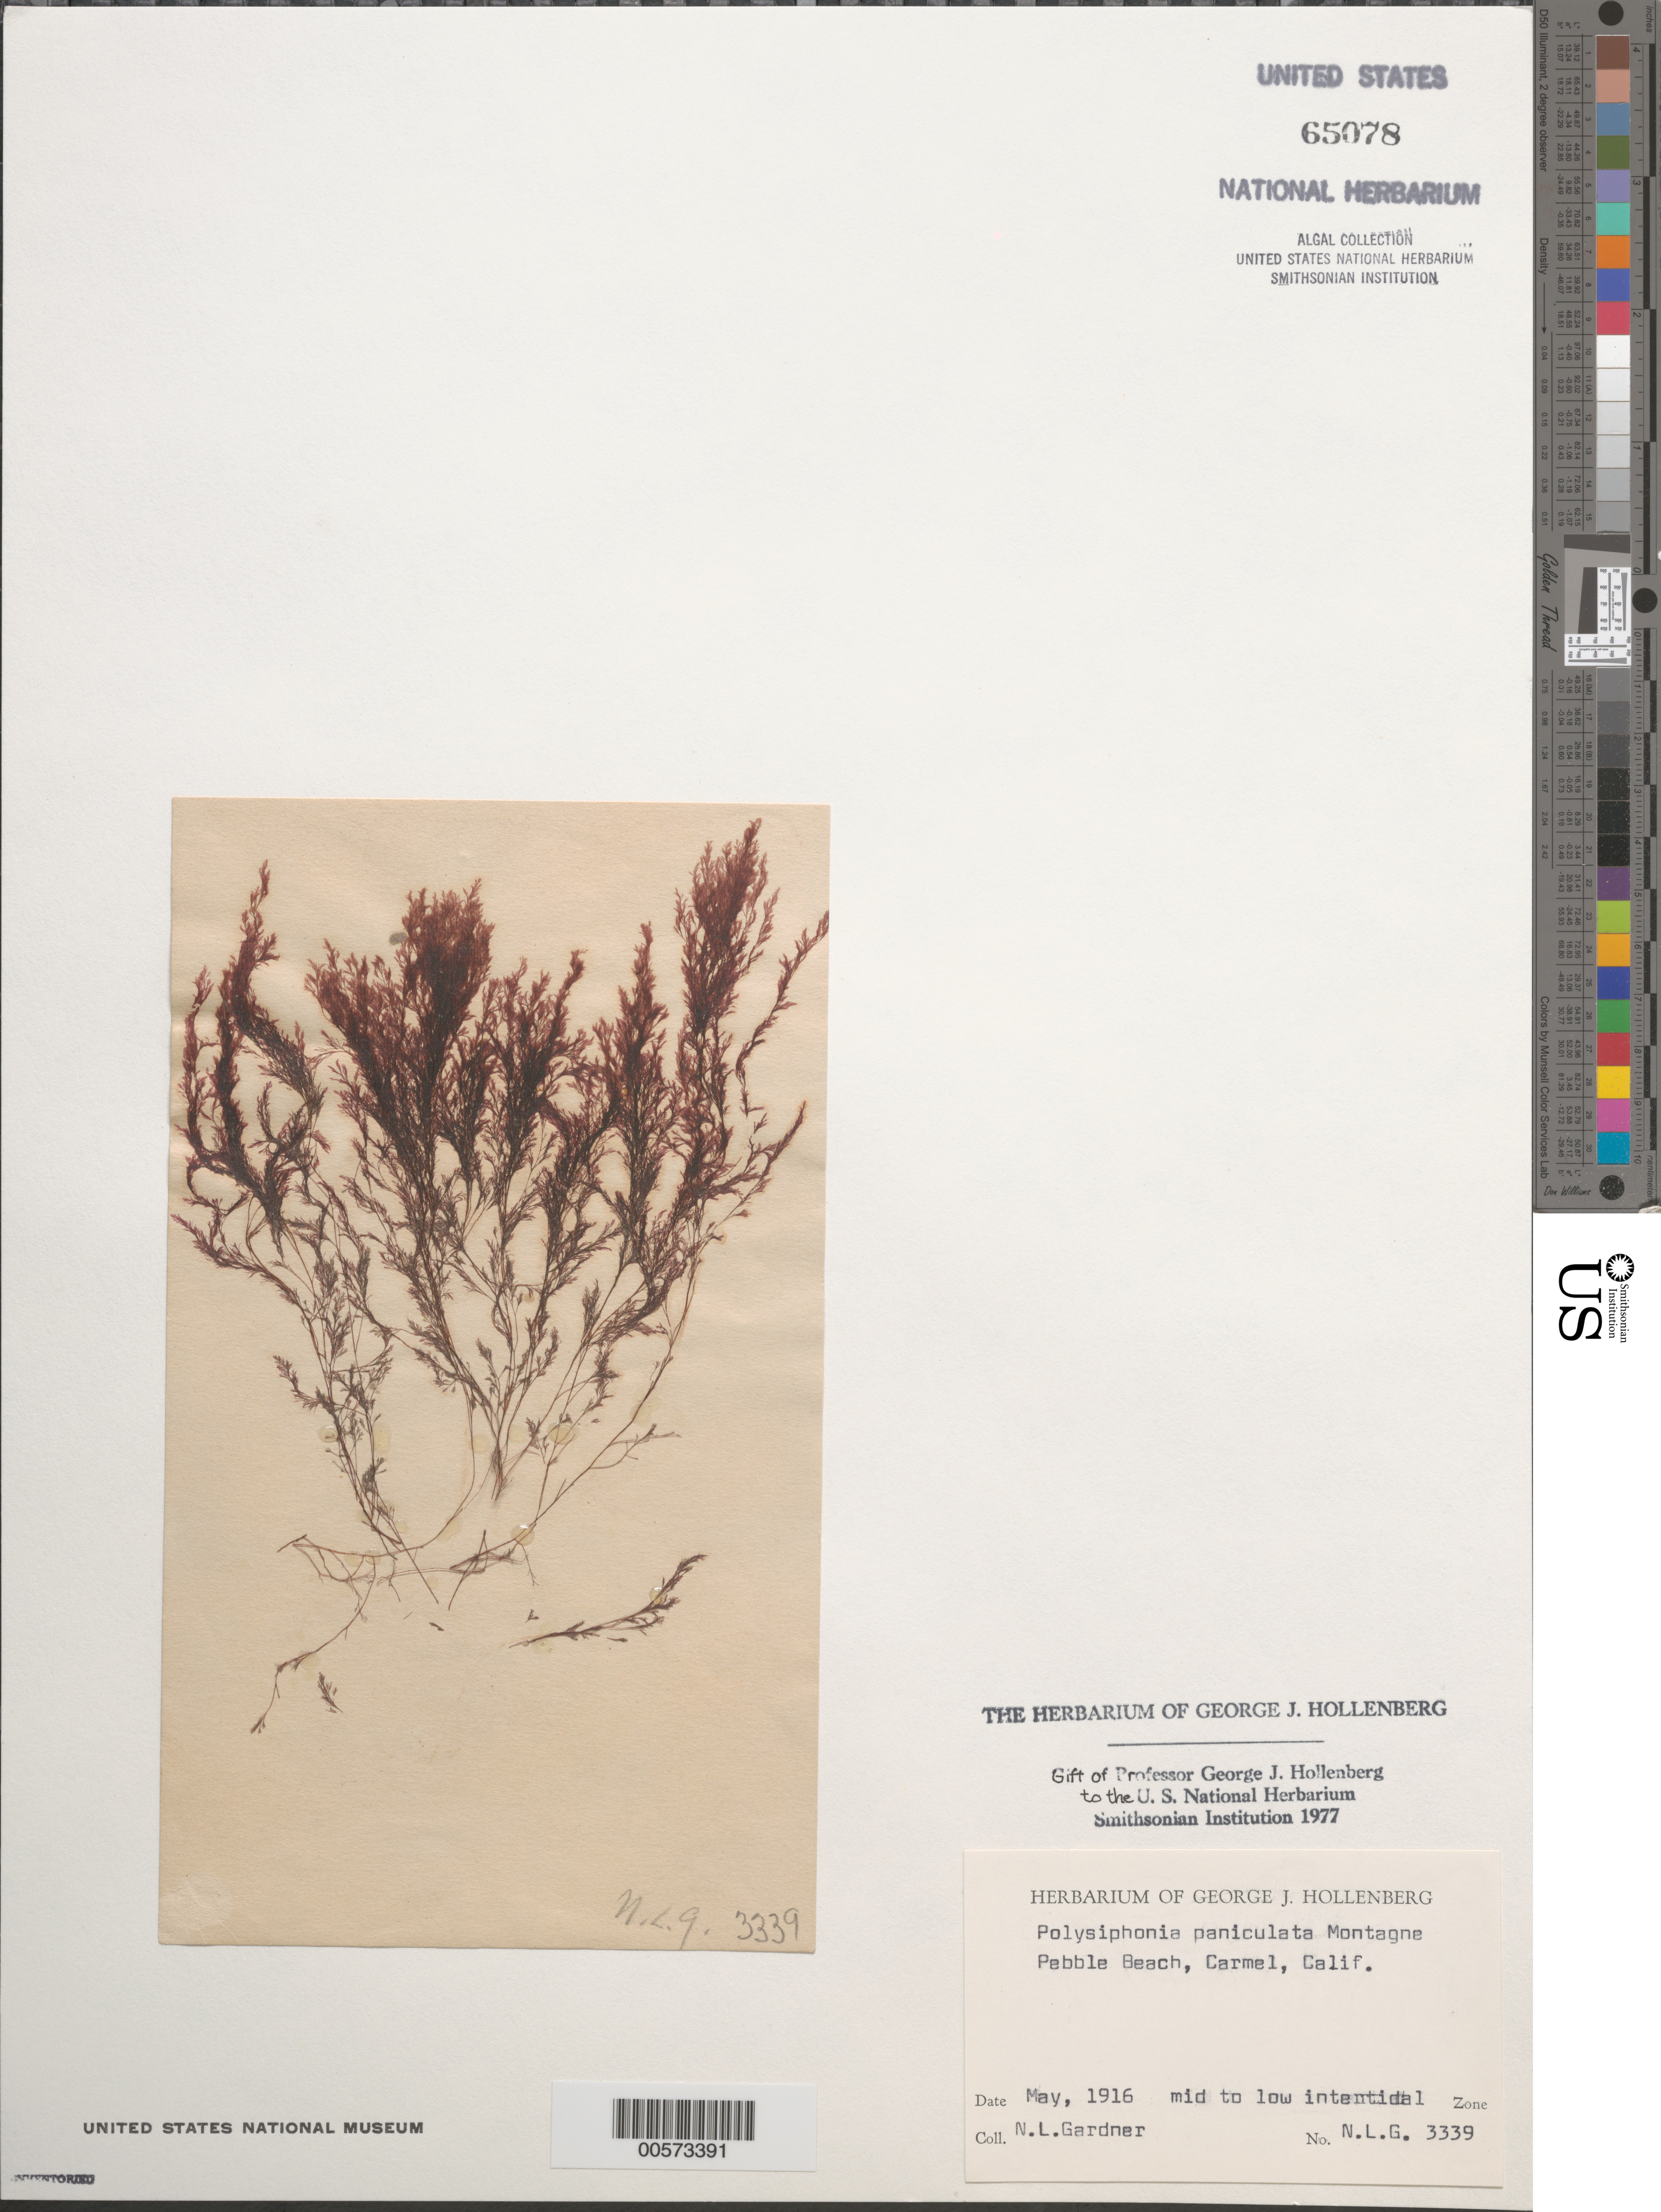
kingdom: Plantae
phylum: Rhodophyta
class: Florideophyceae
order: Ceramiales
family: Rhodomelaceae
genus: Eutrichosiphonia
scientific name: Eutrichosiphonia paniculata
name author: (Mont.) D.E.Bustamante & T.O. Cho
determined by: Algae name updating Project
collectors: N. Gardner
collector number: NLG 3339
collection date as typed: May 1916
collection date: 1916-05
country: United States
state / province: California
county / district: Monterey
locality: Pebble Beach, Carmel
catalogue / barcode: US 65078